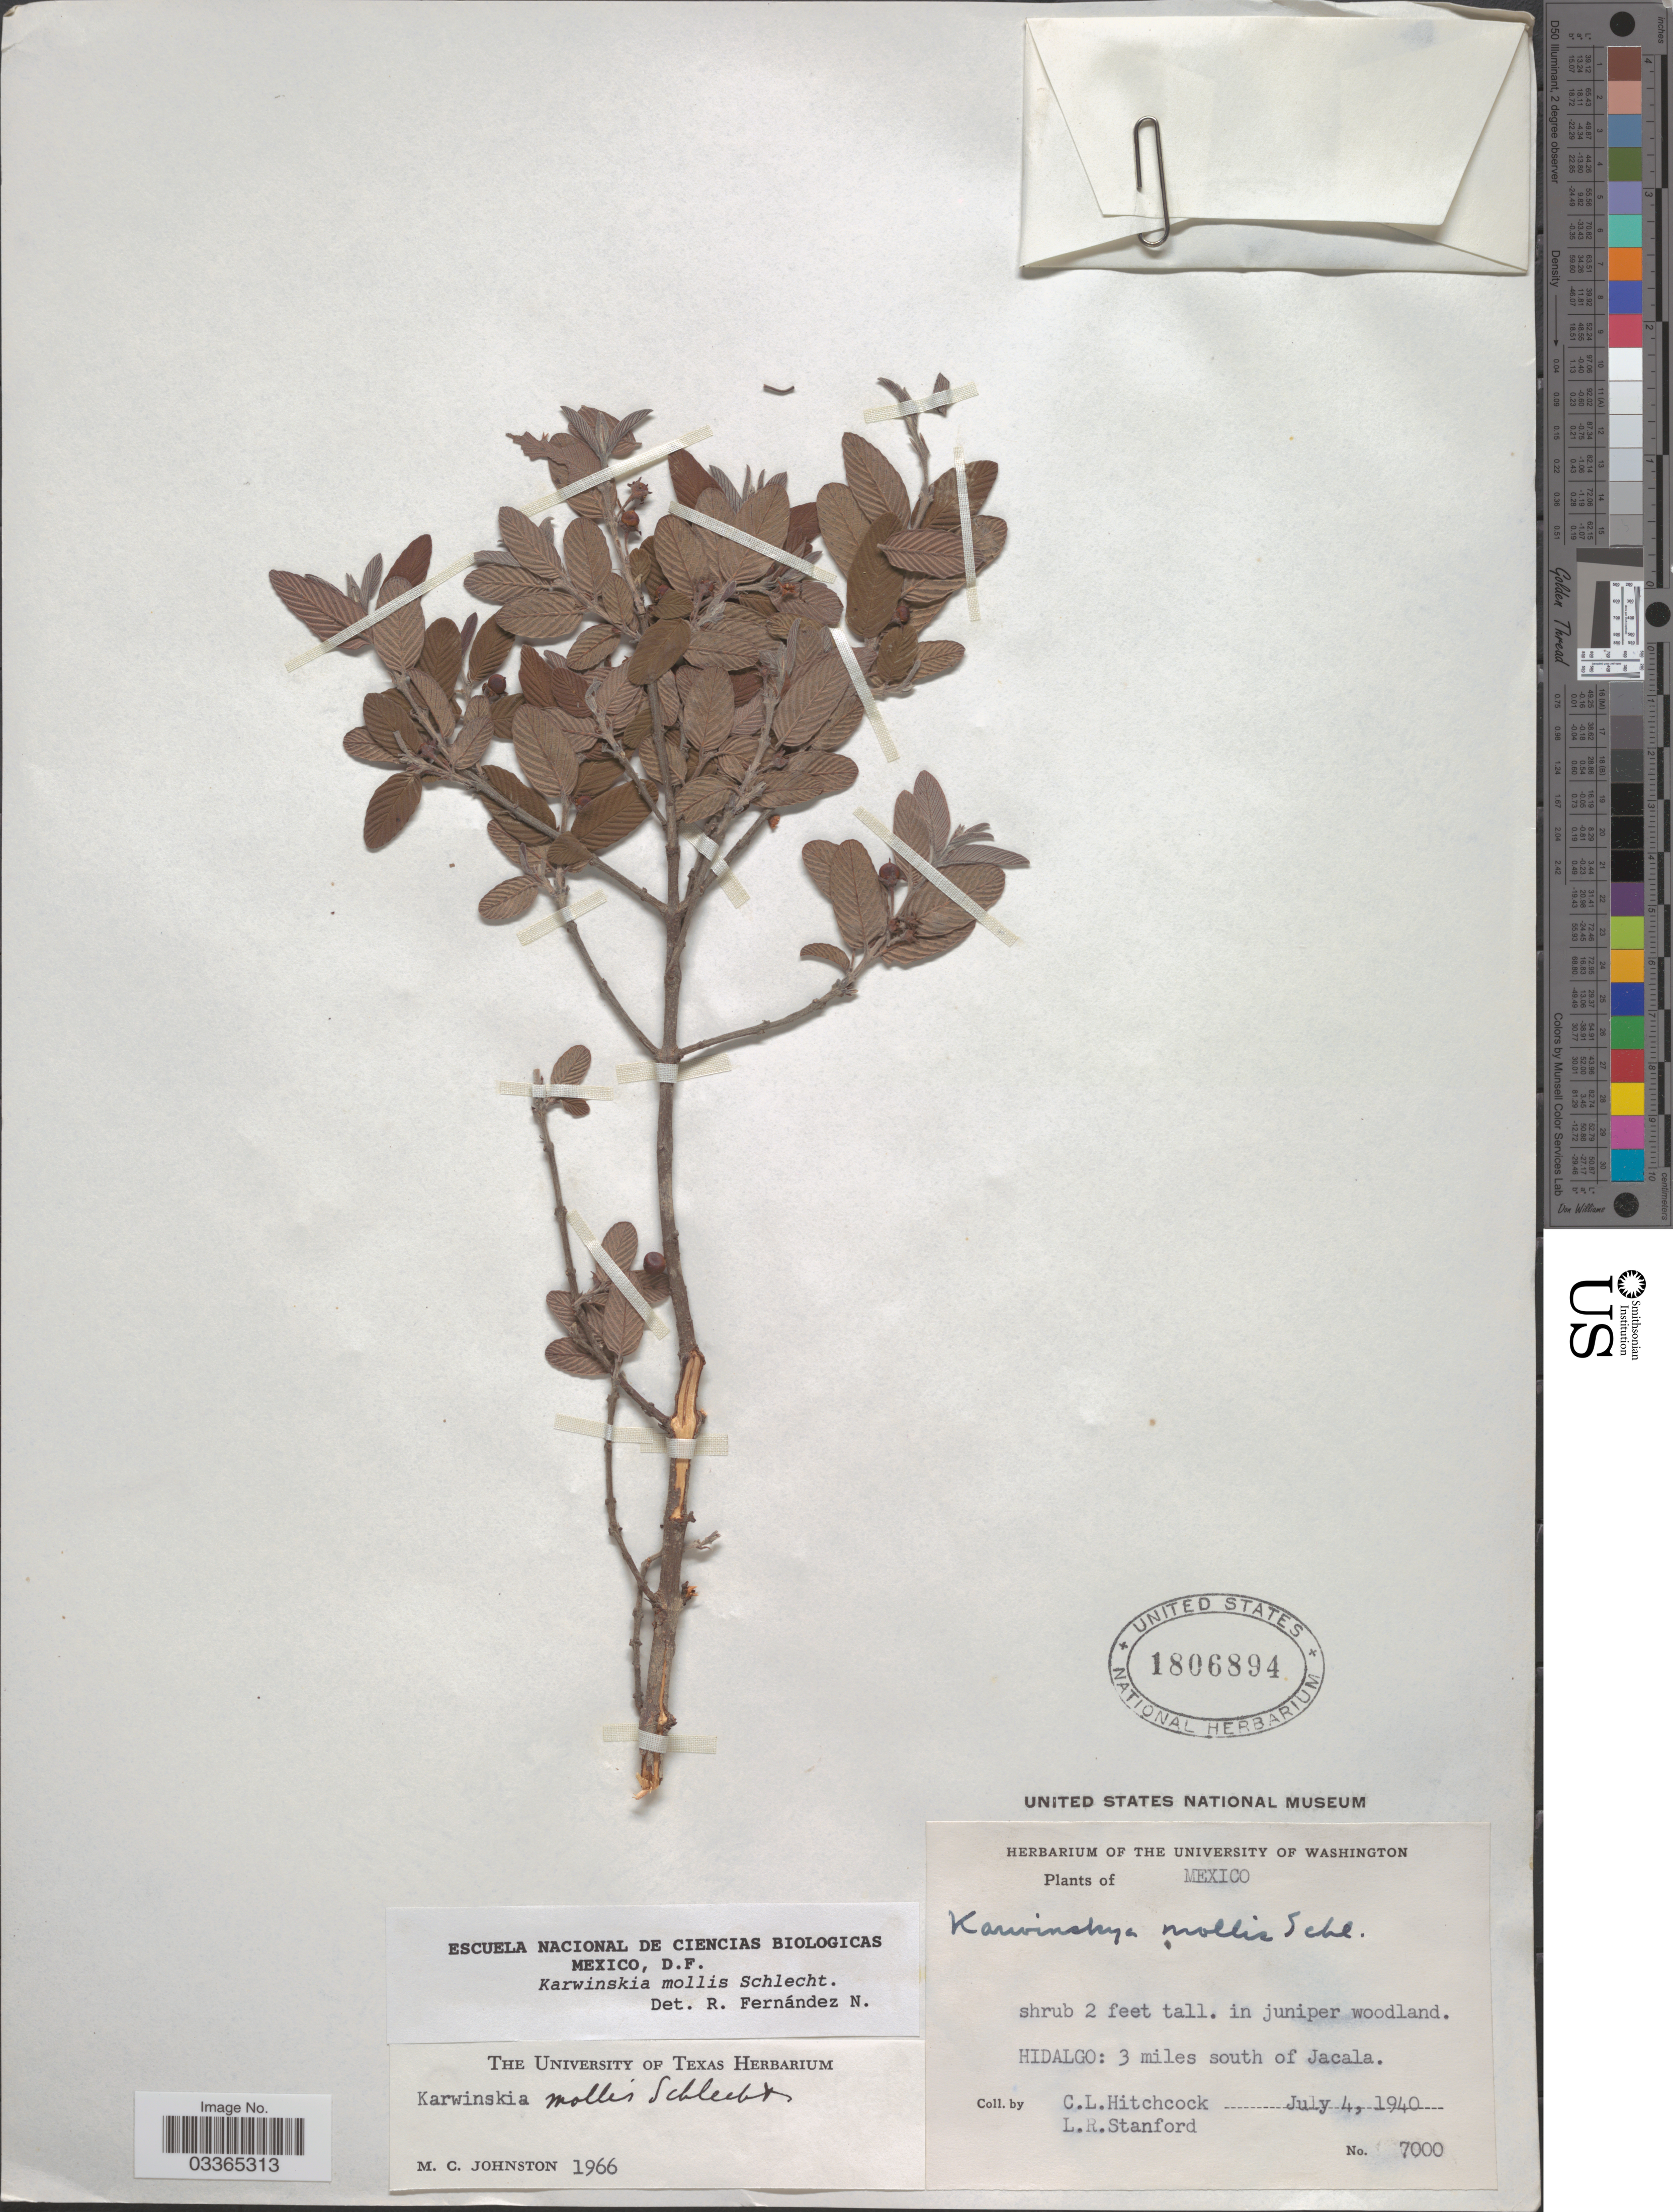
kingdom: Plantae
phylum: Tracheophyta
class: Magnoliopsida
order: Rosales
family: Rhamnaceae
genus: Karwinskia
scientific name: Karwinskia mollis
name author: Schltdl.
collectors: C. L. Hitchcock & L. R. Stanford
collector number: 7000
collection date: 1940-07-04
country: Mexico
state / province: Hidalgo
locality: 3 miles south of Jacala.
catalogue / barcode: US 1806894